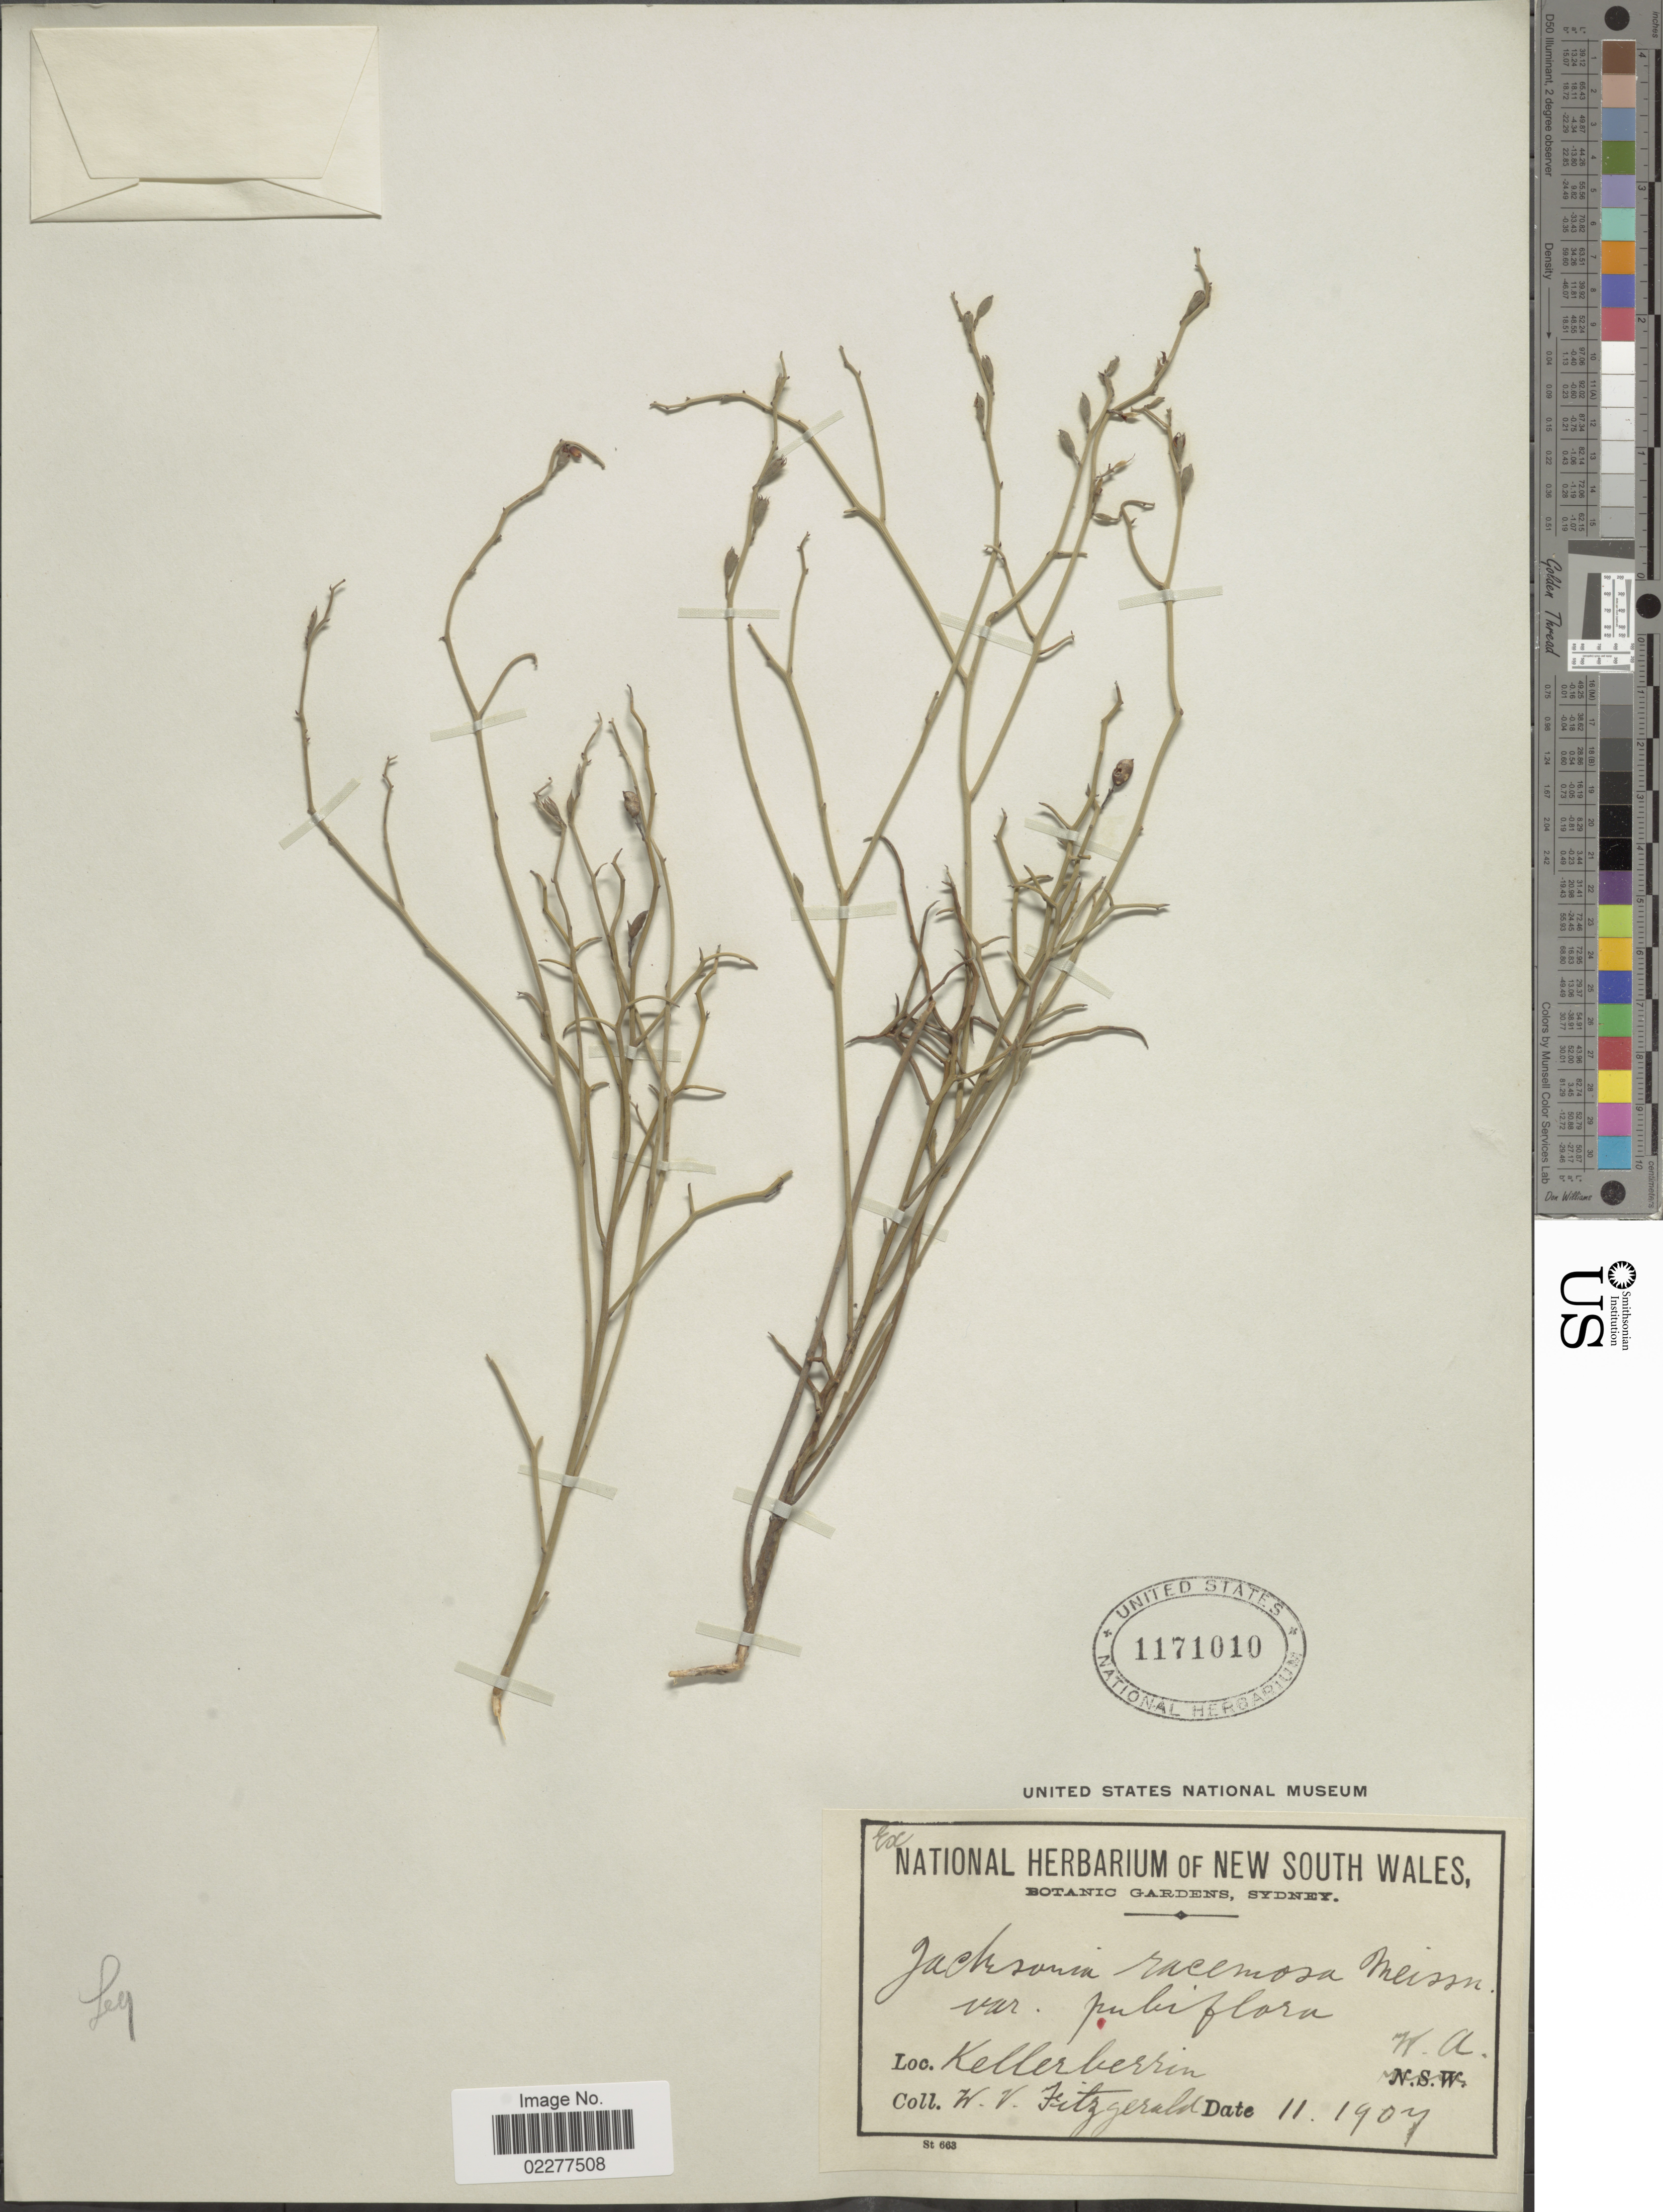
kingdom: Plantae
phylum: Tracheophyta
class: Magnoliopsida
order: Fabales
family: Fabaceae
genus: Jacksonia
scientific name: Jacksonia racemosa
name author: Meisn.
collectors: W. Fitzgerald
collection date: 1907-11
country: Australia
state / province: Western Australia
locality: Kellerberrin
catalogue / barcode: US 1171010